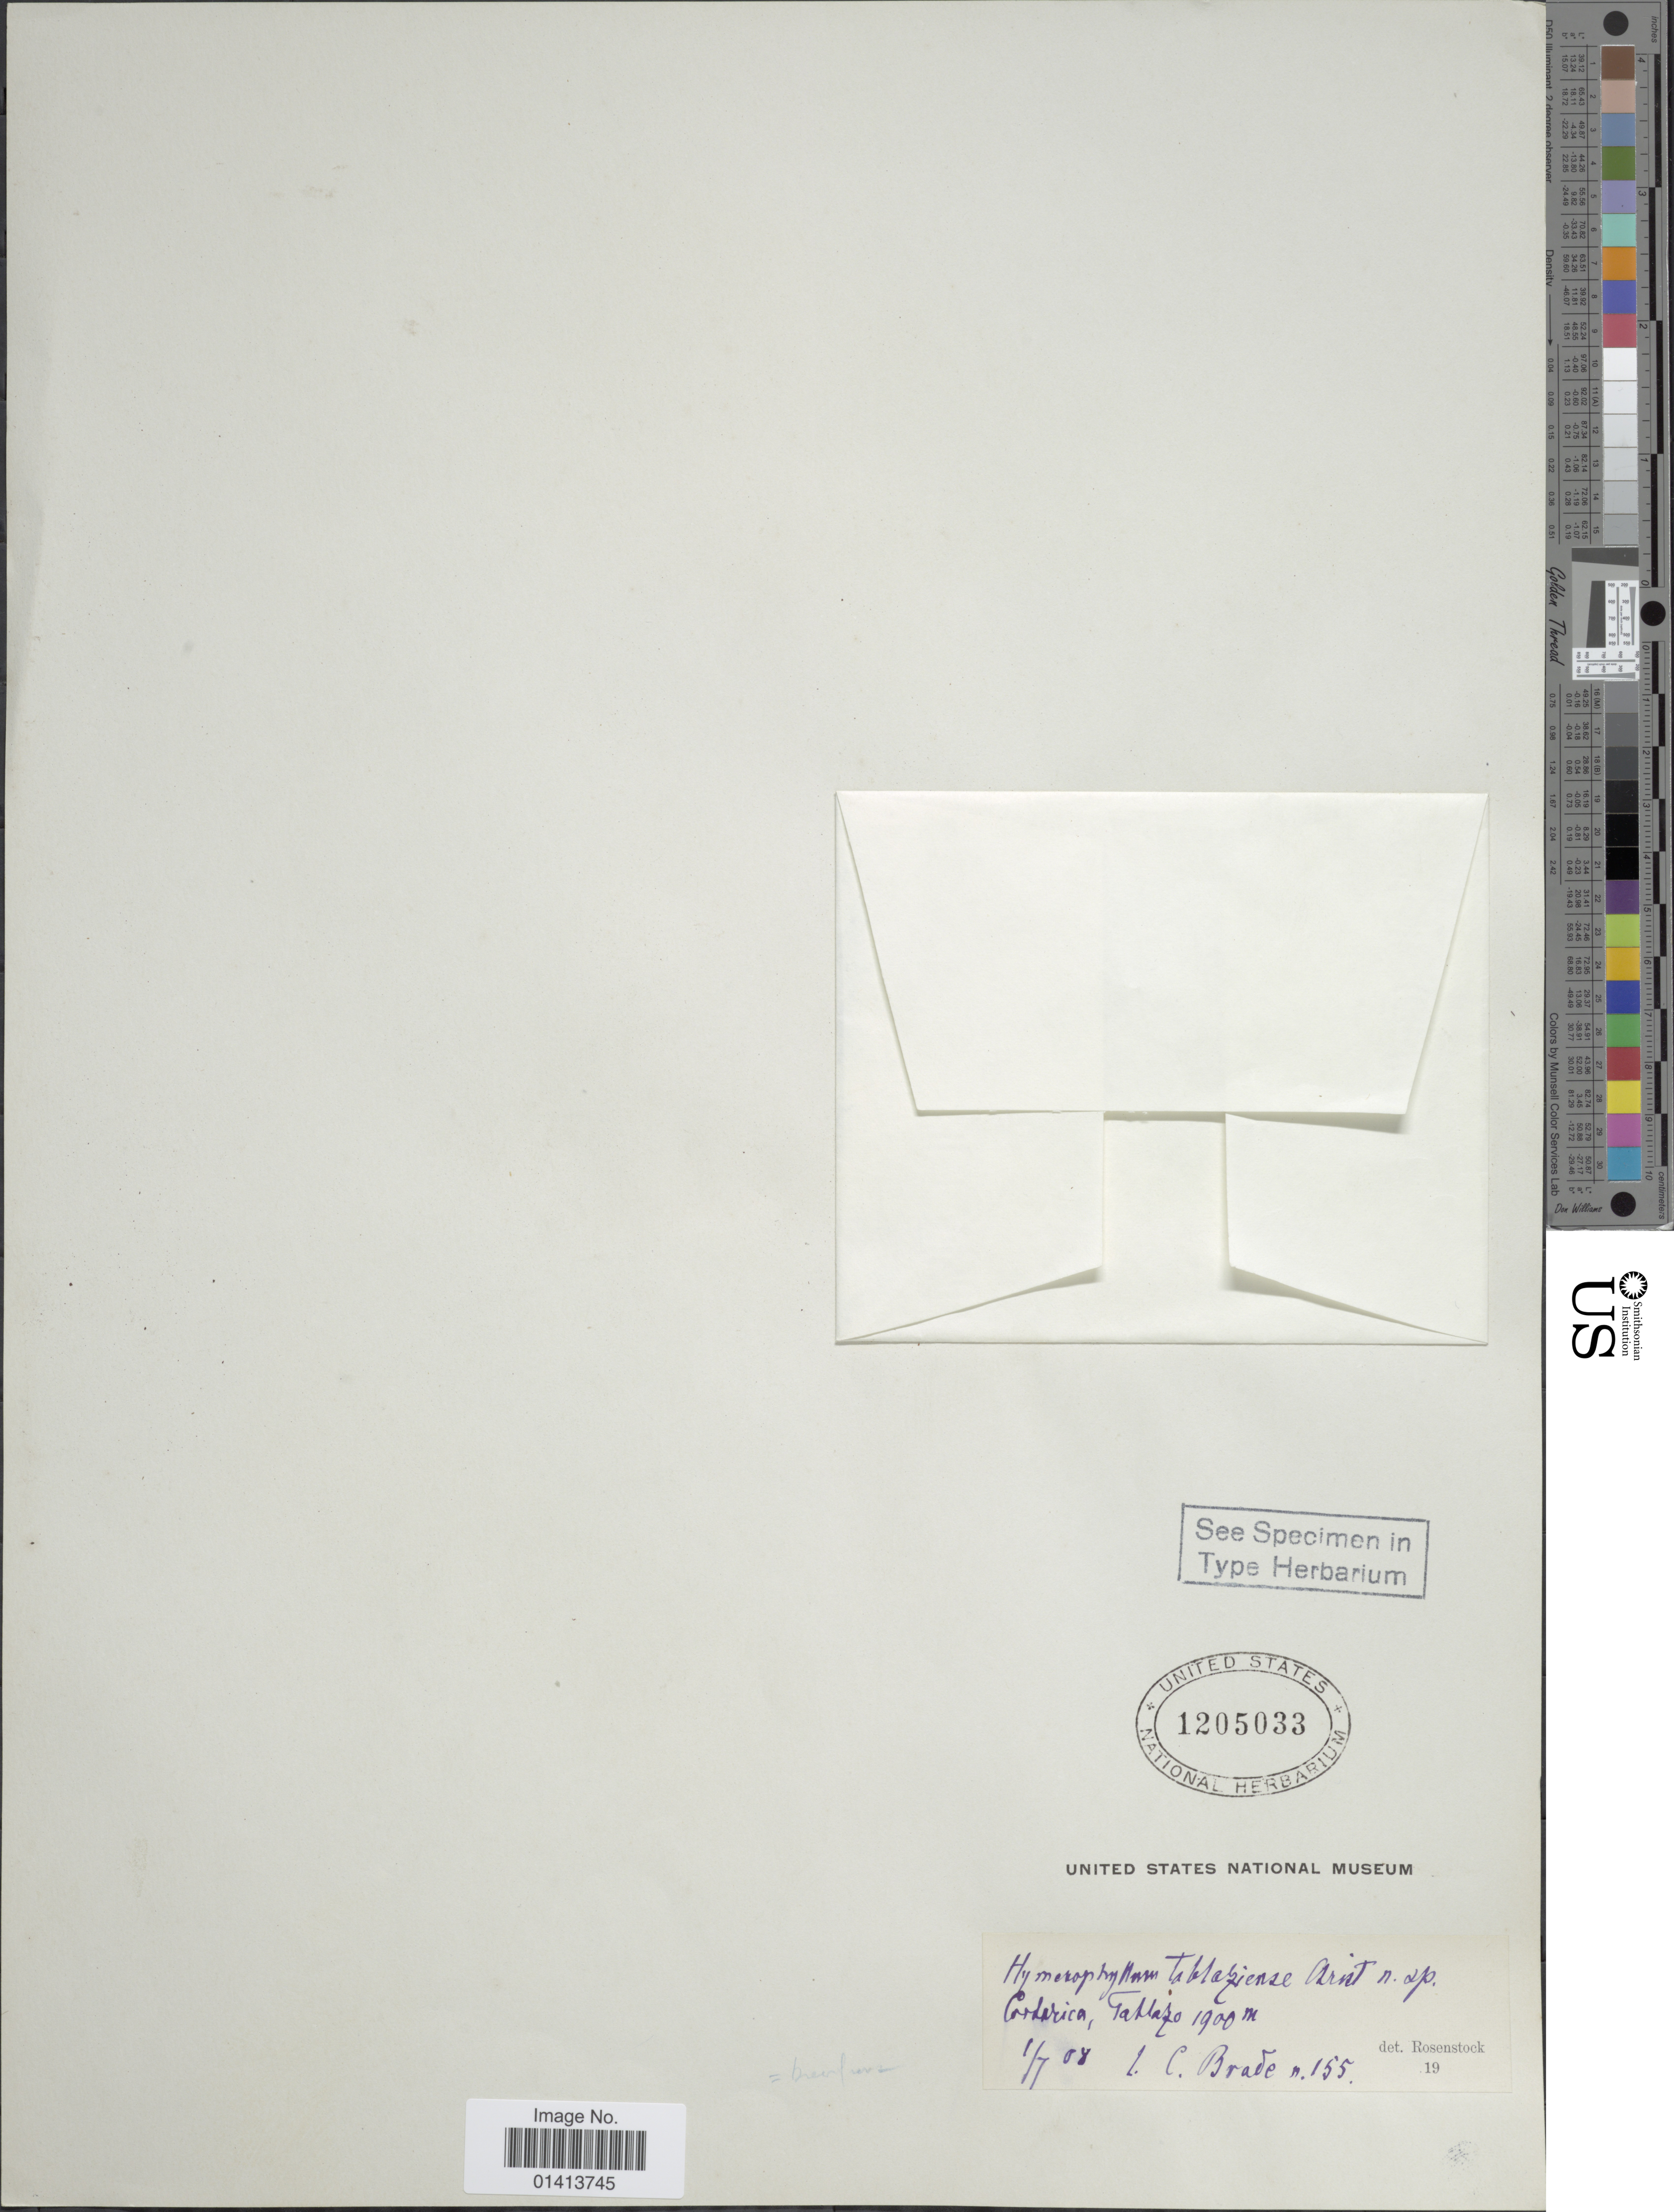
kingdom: Plantae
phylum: Tracheophyta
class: Polypodiopsida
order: Hymenophyllales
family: Hymenophyllaceae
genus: Hymenophyllum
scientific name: Hymenophyllum tablaziense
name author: Christ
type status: Isotype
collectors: A. C. Brade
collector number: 155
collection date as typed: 1/7 08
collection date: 1908-07-01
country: Costa Rica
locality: Tablazo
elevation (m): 1900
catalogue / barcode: US 1205033